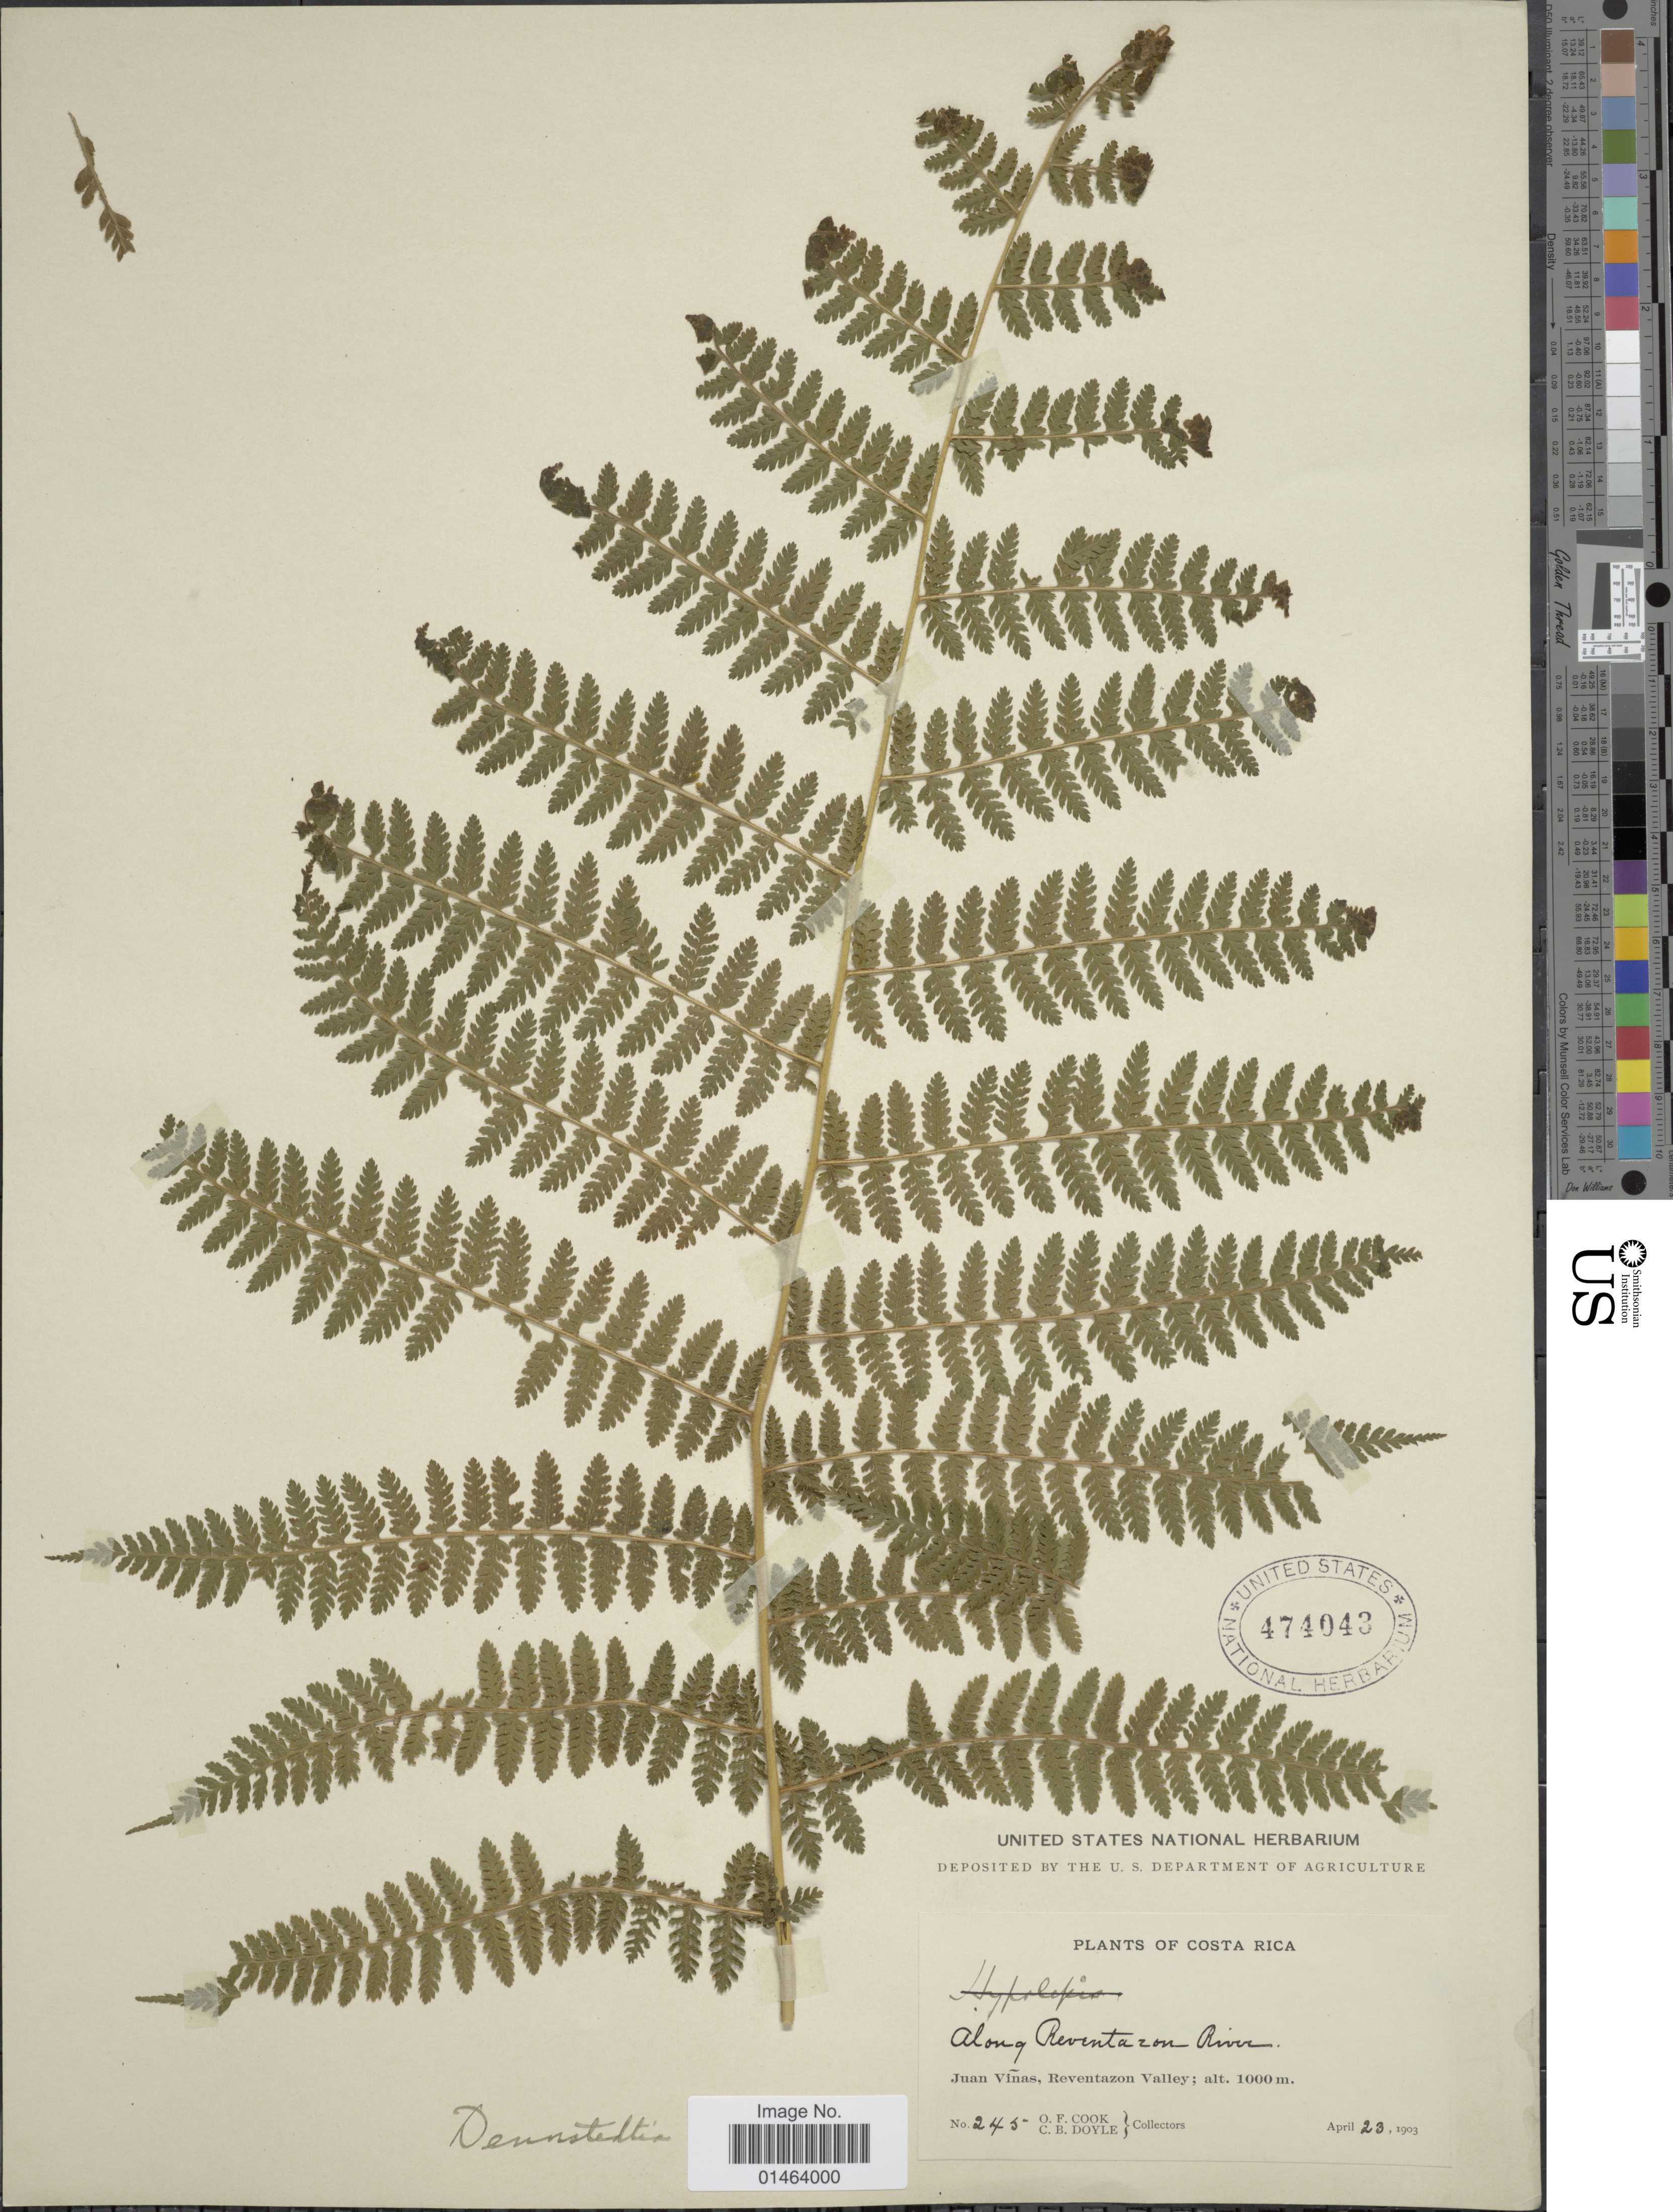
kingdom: Plantae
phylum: Tracheophyta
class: Polypodiopsida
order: Polypodiales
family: Dennstaedtiaceae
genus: Dennstaedtia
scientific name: Dennstaedtia cicutaria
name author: (Sw.) T. Moore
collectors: O. F. Cook & C. Doyle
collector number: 245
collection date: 1903-04-23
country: Costa Rica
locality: Costa Rica, Juan Viñas, Reventazon Valley.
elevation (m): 1000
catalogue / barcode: US 474043